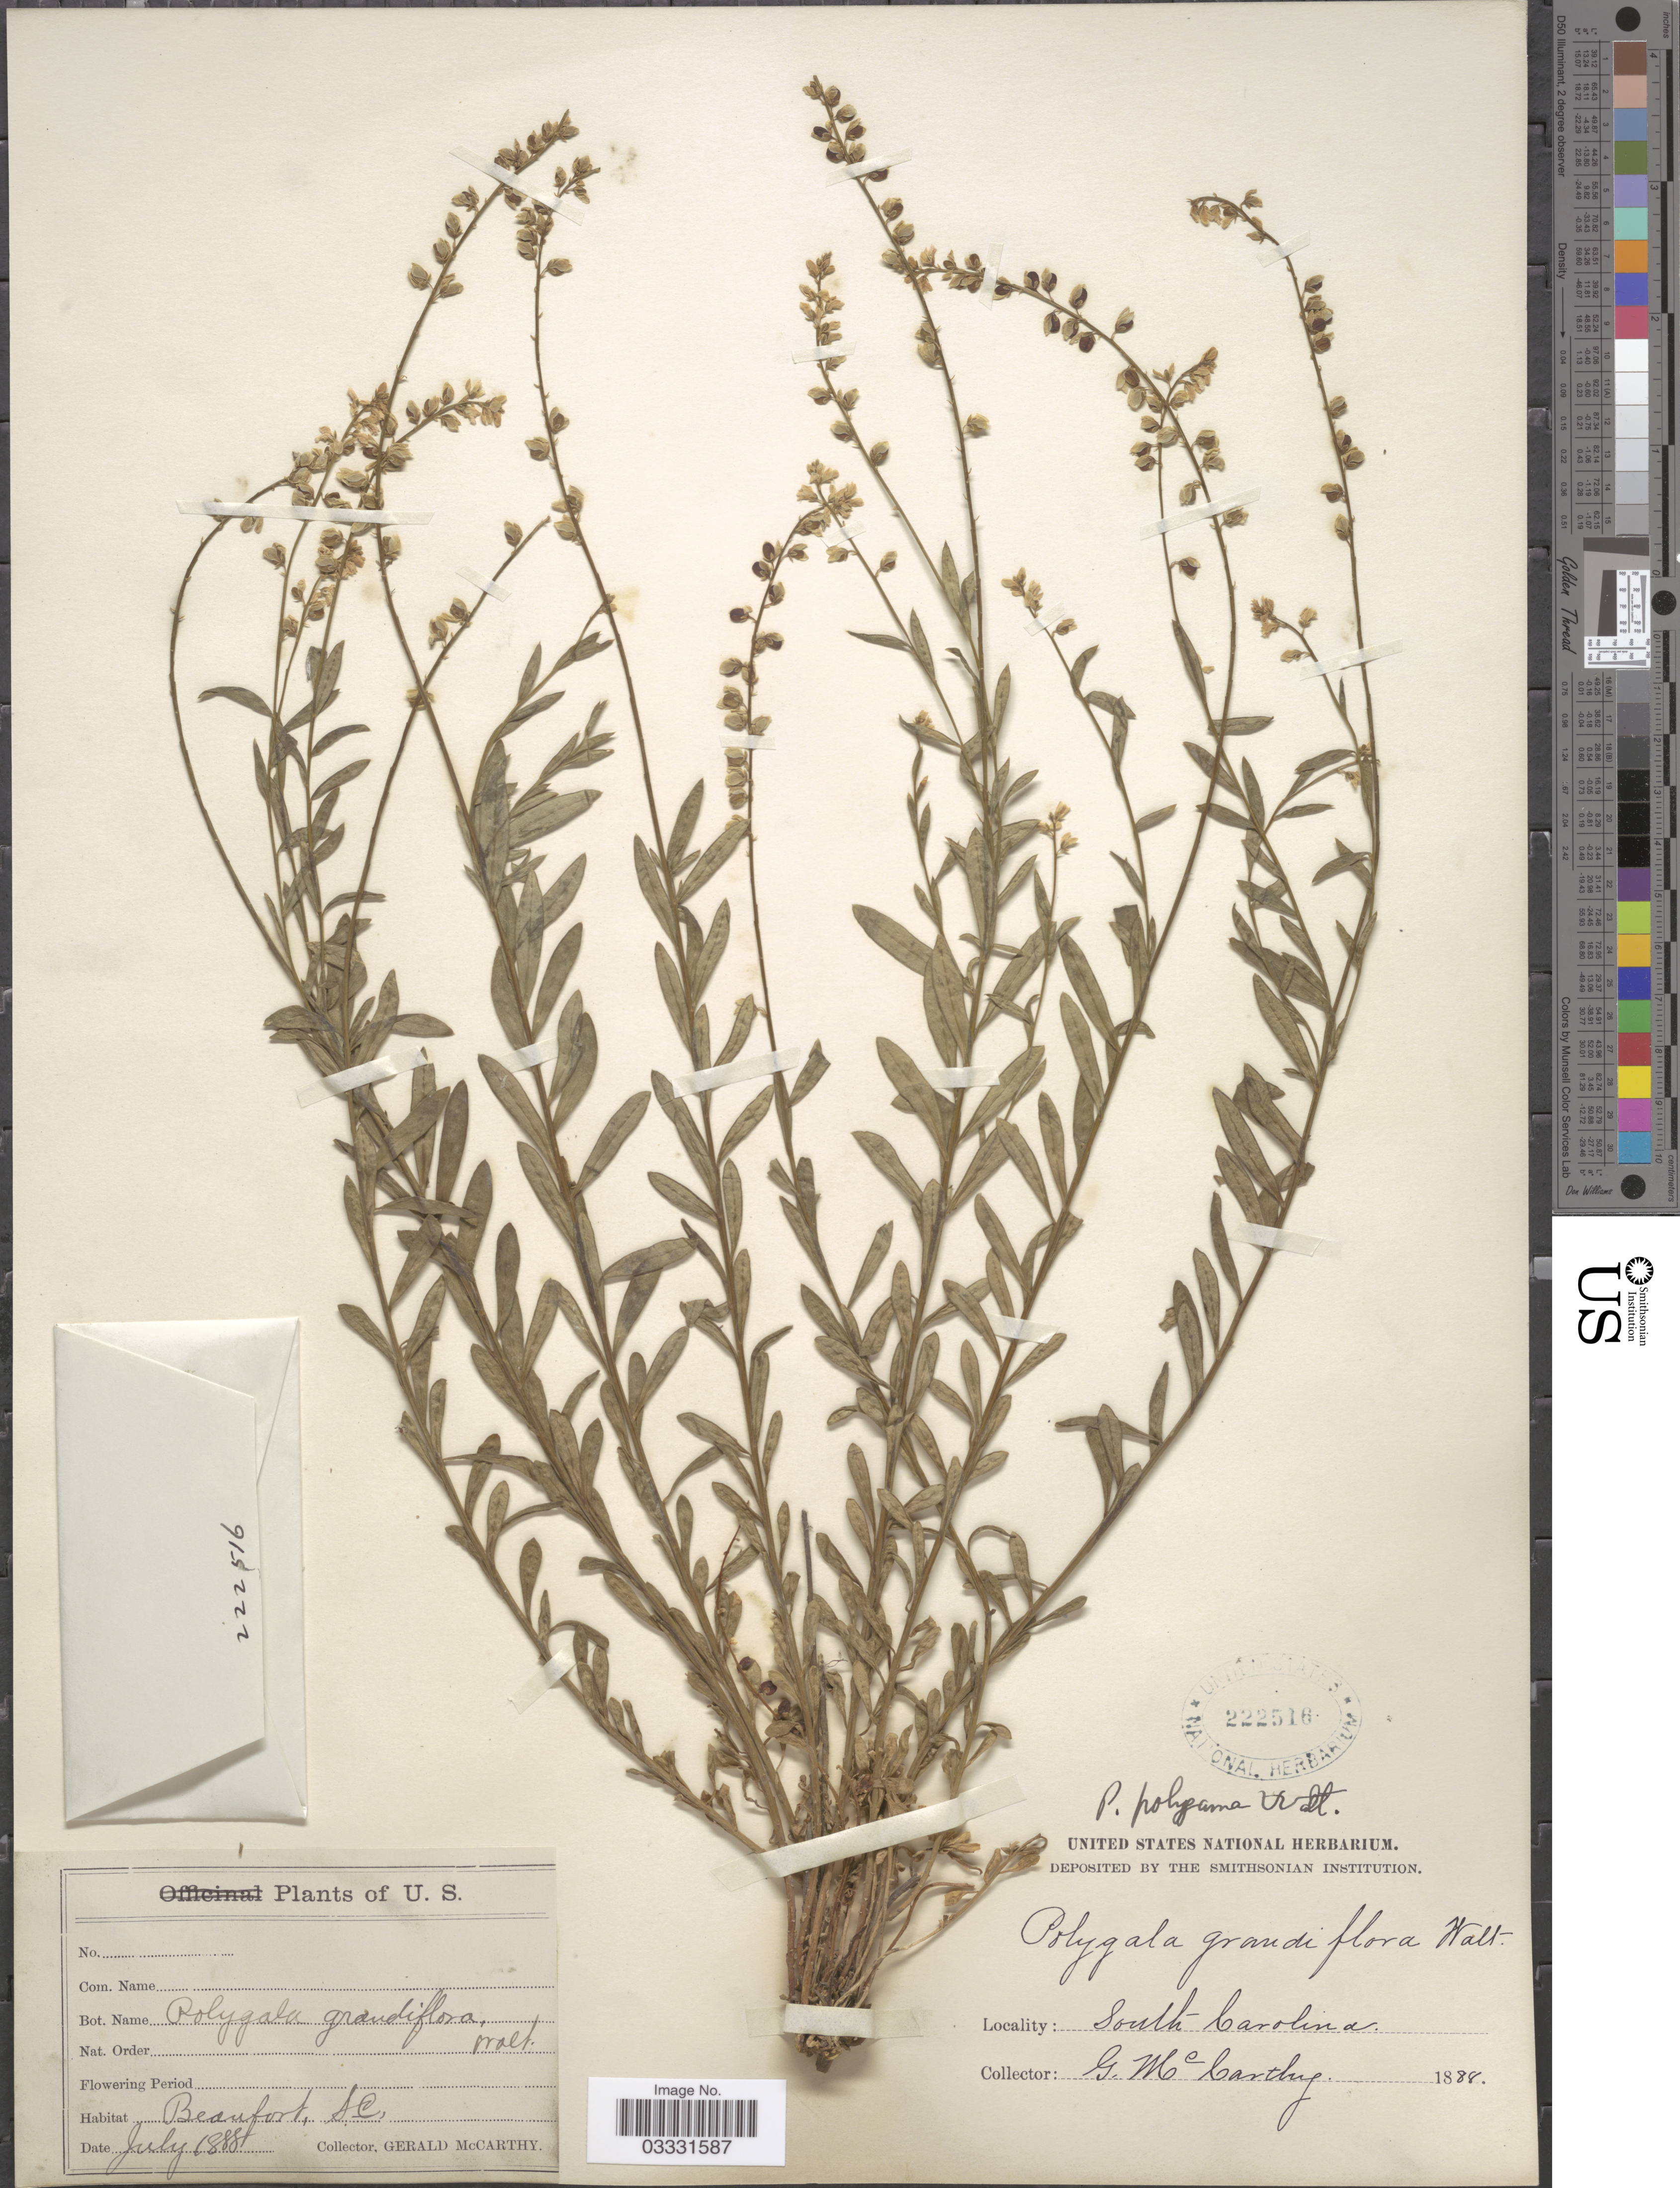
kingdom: Plantae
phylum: Tracheophyta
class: Magnoliopsida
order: Fabales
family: Polygalaceae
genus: Polygala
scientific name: Polygala polygama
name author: Walter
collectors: G. M. McCarthy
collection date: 1888-07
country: United States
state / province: South Carolina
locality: Beaufort.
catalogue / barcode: US 222516